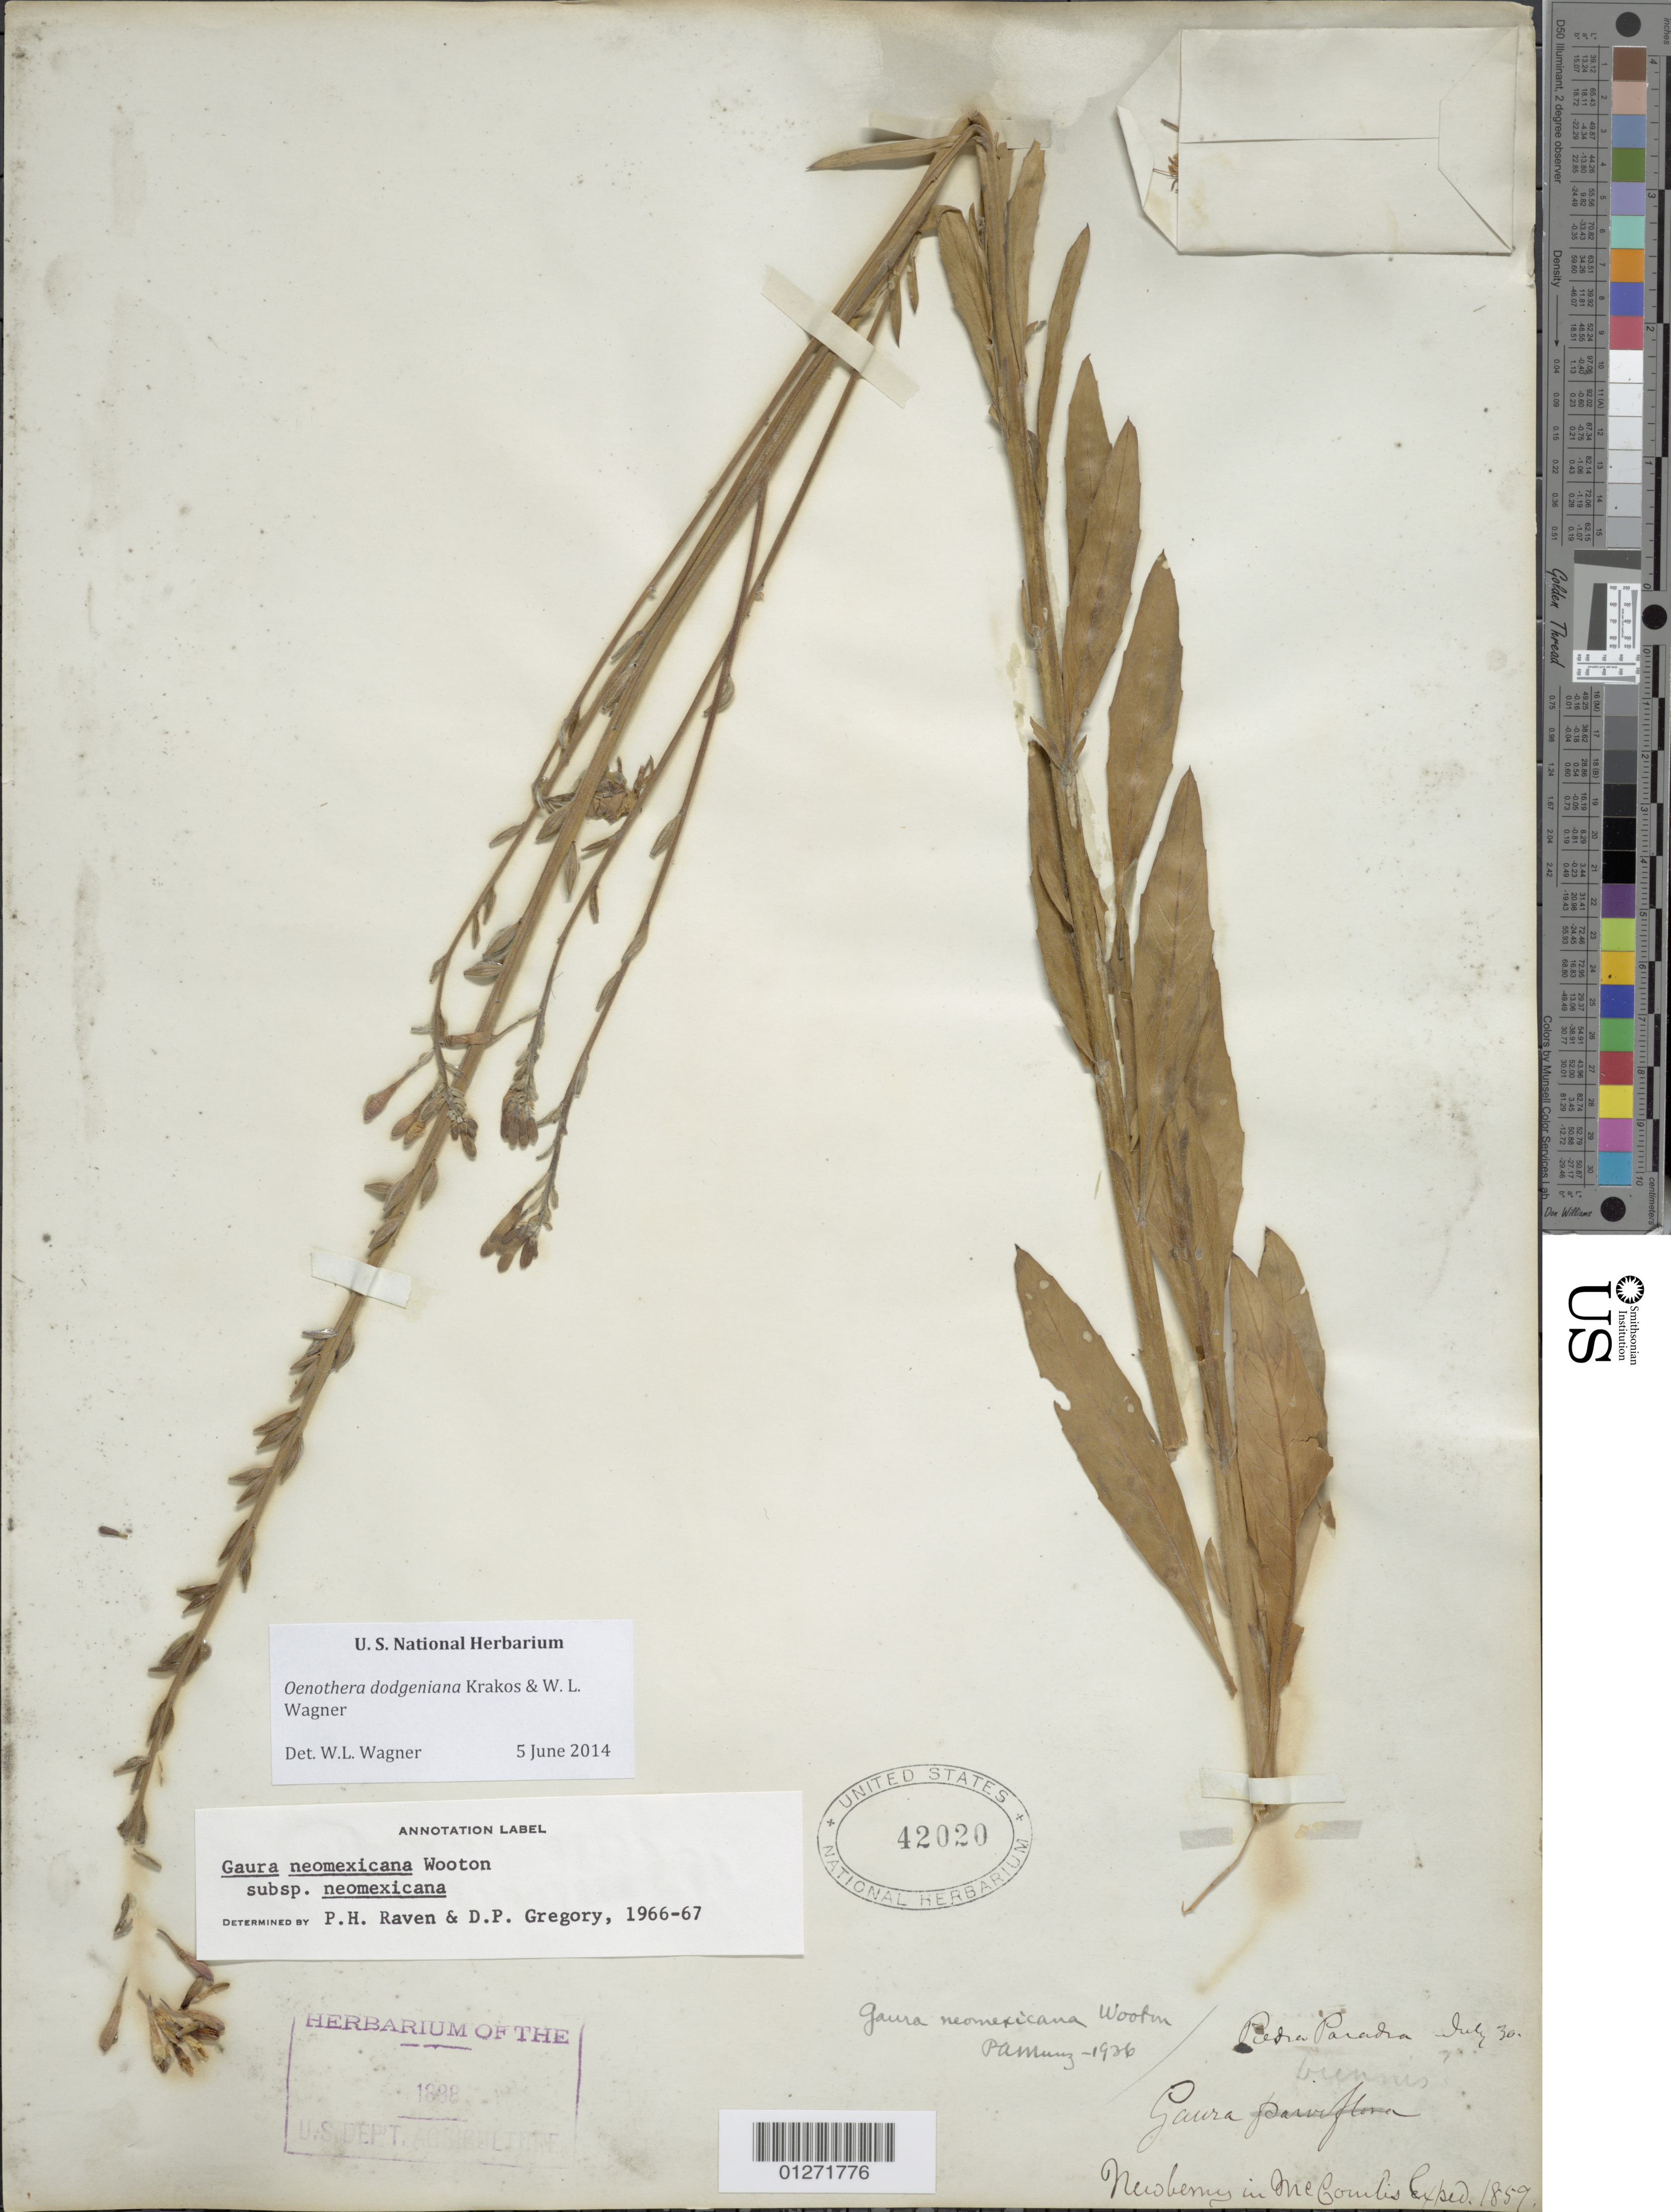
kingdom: Plantae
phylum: Tracheophyta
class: Magnoliopsida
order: Myrtales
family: Onagraceae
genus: Oenothera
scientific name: Oenothera dodgeniana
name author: Krakos & W.L. Wagner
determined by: Wagner, W. L., (BOT), Smithsonian Institution - National Museum of Natural History (UNITED STATES)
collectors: -. Newberry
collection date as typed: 30 Jul 1859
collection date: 1859-07-30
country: United States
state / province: Colorado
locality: Piedra Parada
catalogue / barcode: US 42020